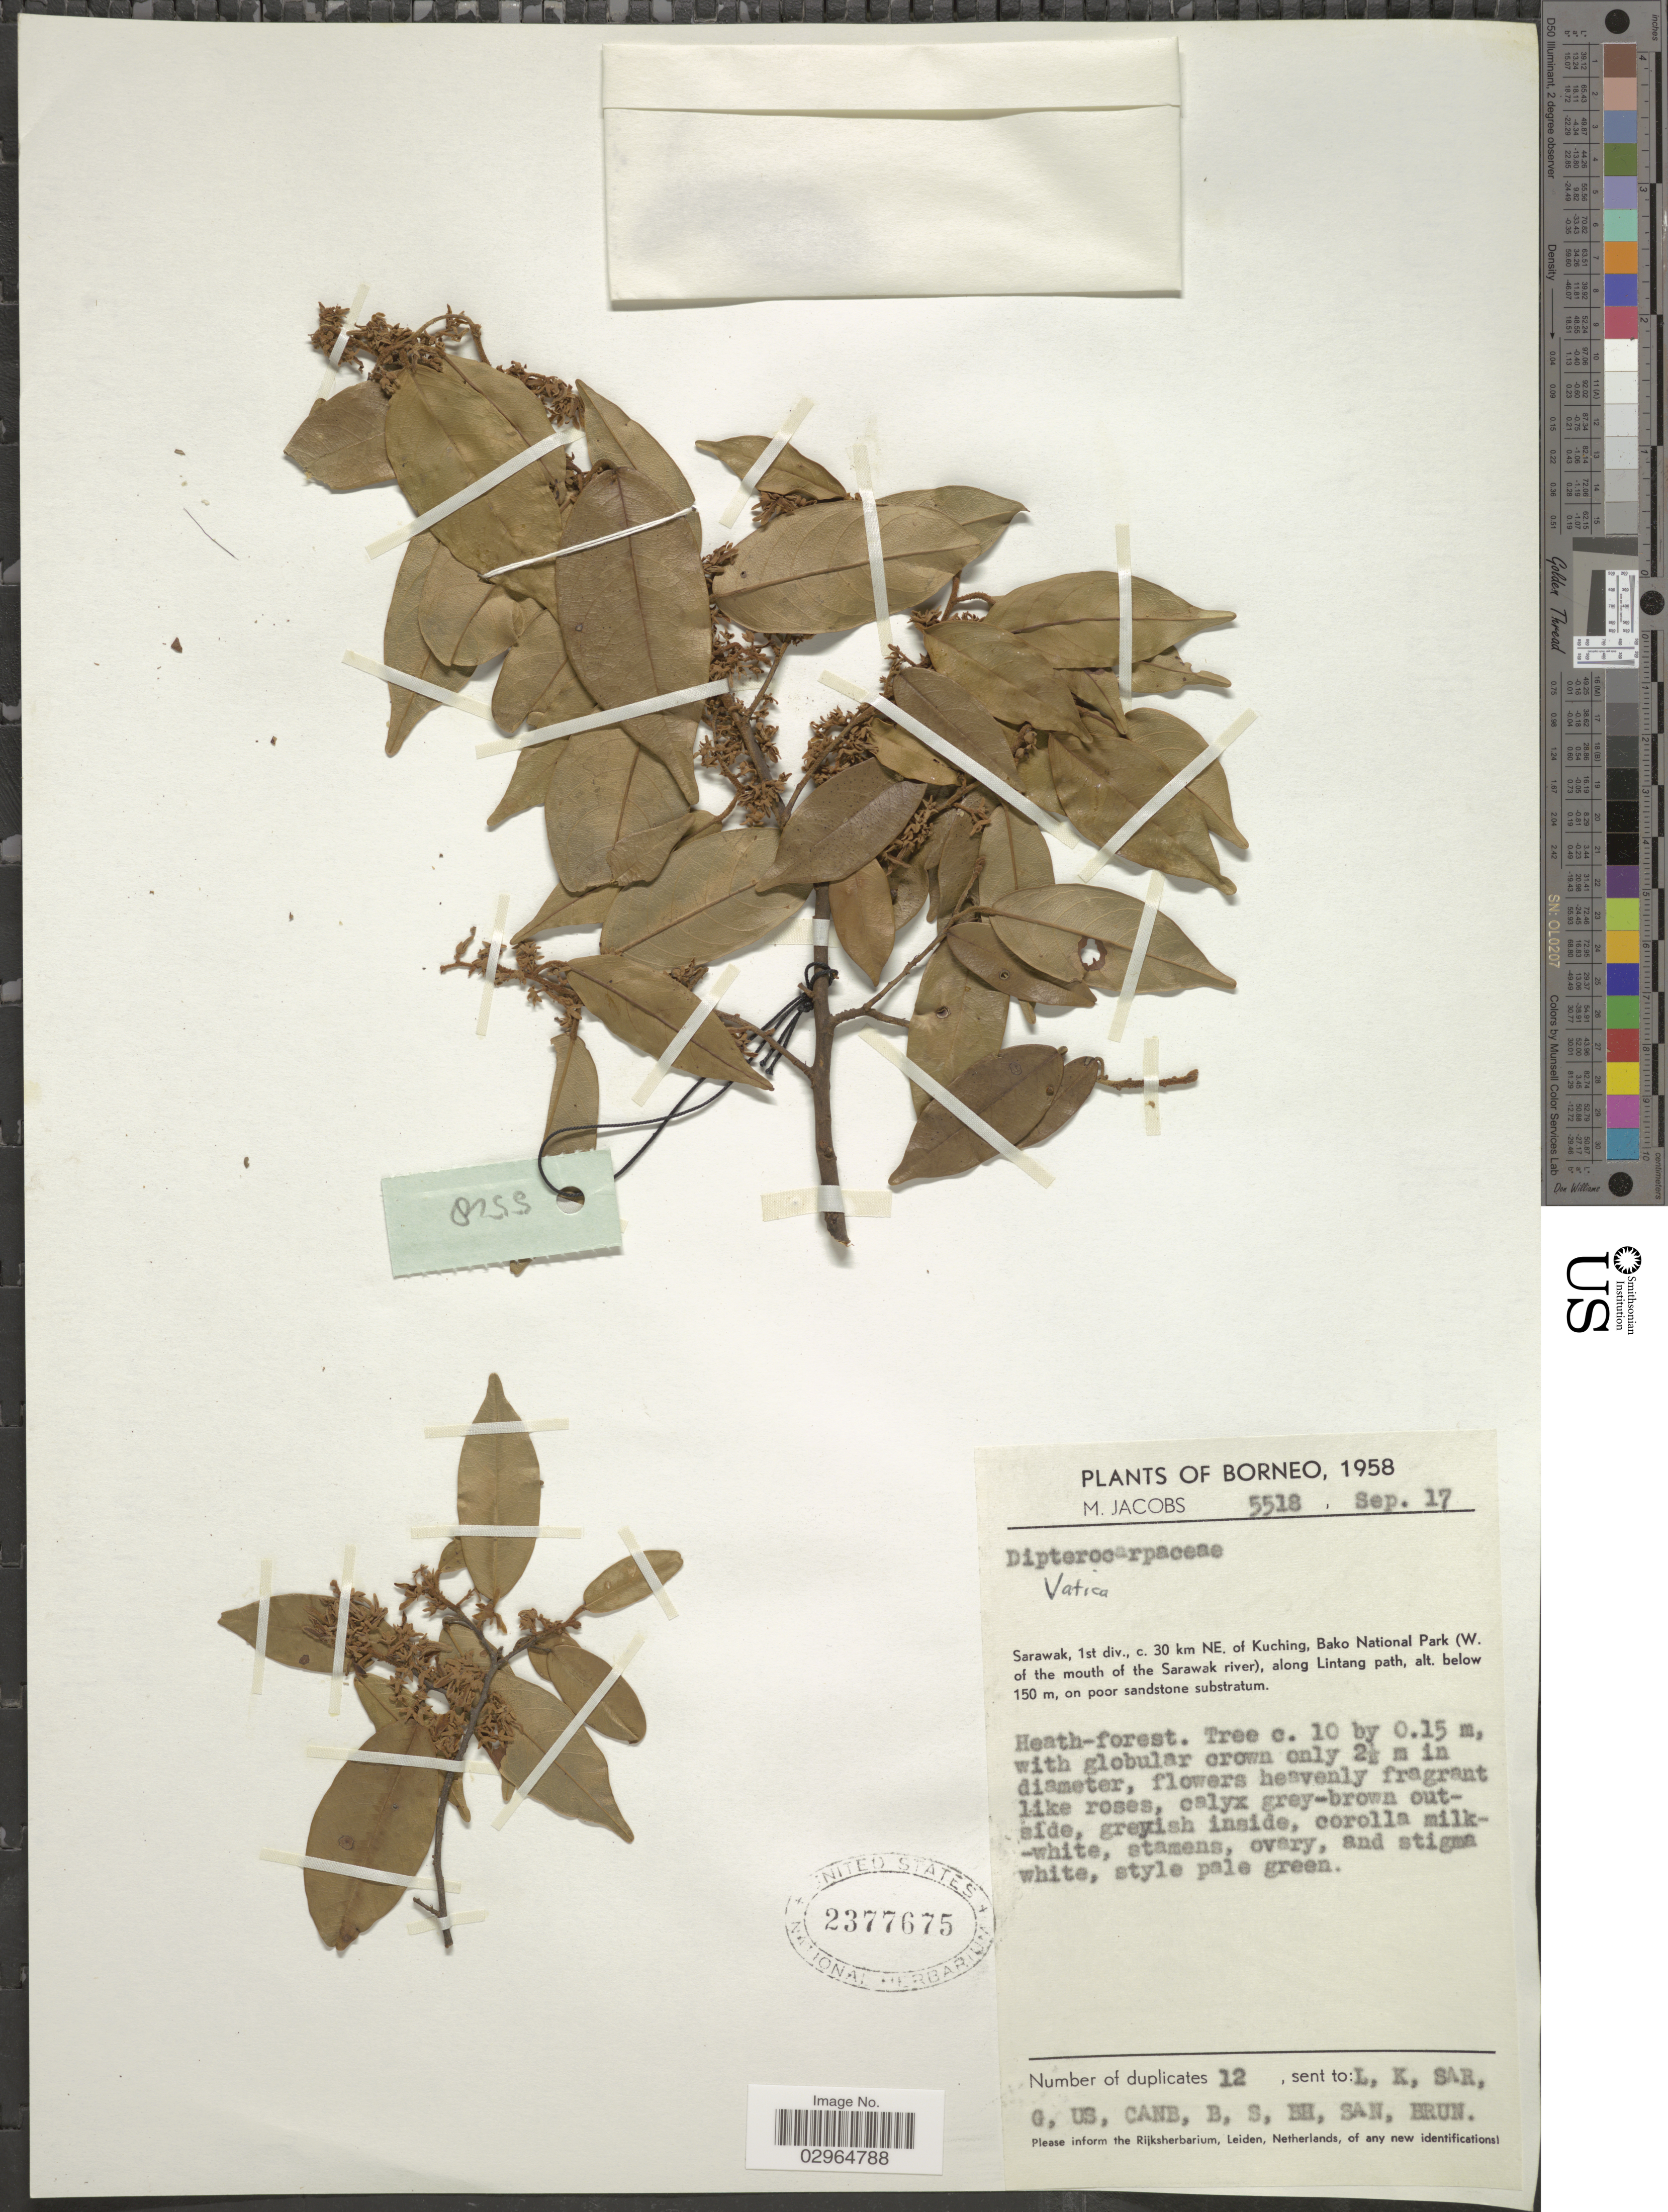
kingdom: Plantae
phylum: Tracheophyta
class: Magnoliopsida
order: Malvales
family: Dipterocarpaceae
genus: Vatica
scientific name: Vatica sp.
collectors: M. Jacobs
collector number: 5518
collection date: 1958-09-17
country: Malaysia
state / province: Sarawak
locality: Borneo. 1st div., c. 30 km NE. of Kuching, bako National Park (W. of the mouth of the Sarawak river), along Lintang path.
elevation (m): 150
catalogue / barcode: US 2377675